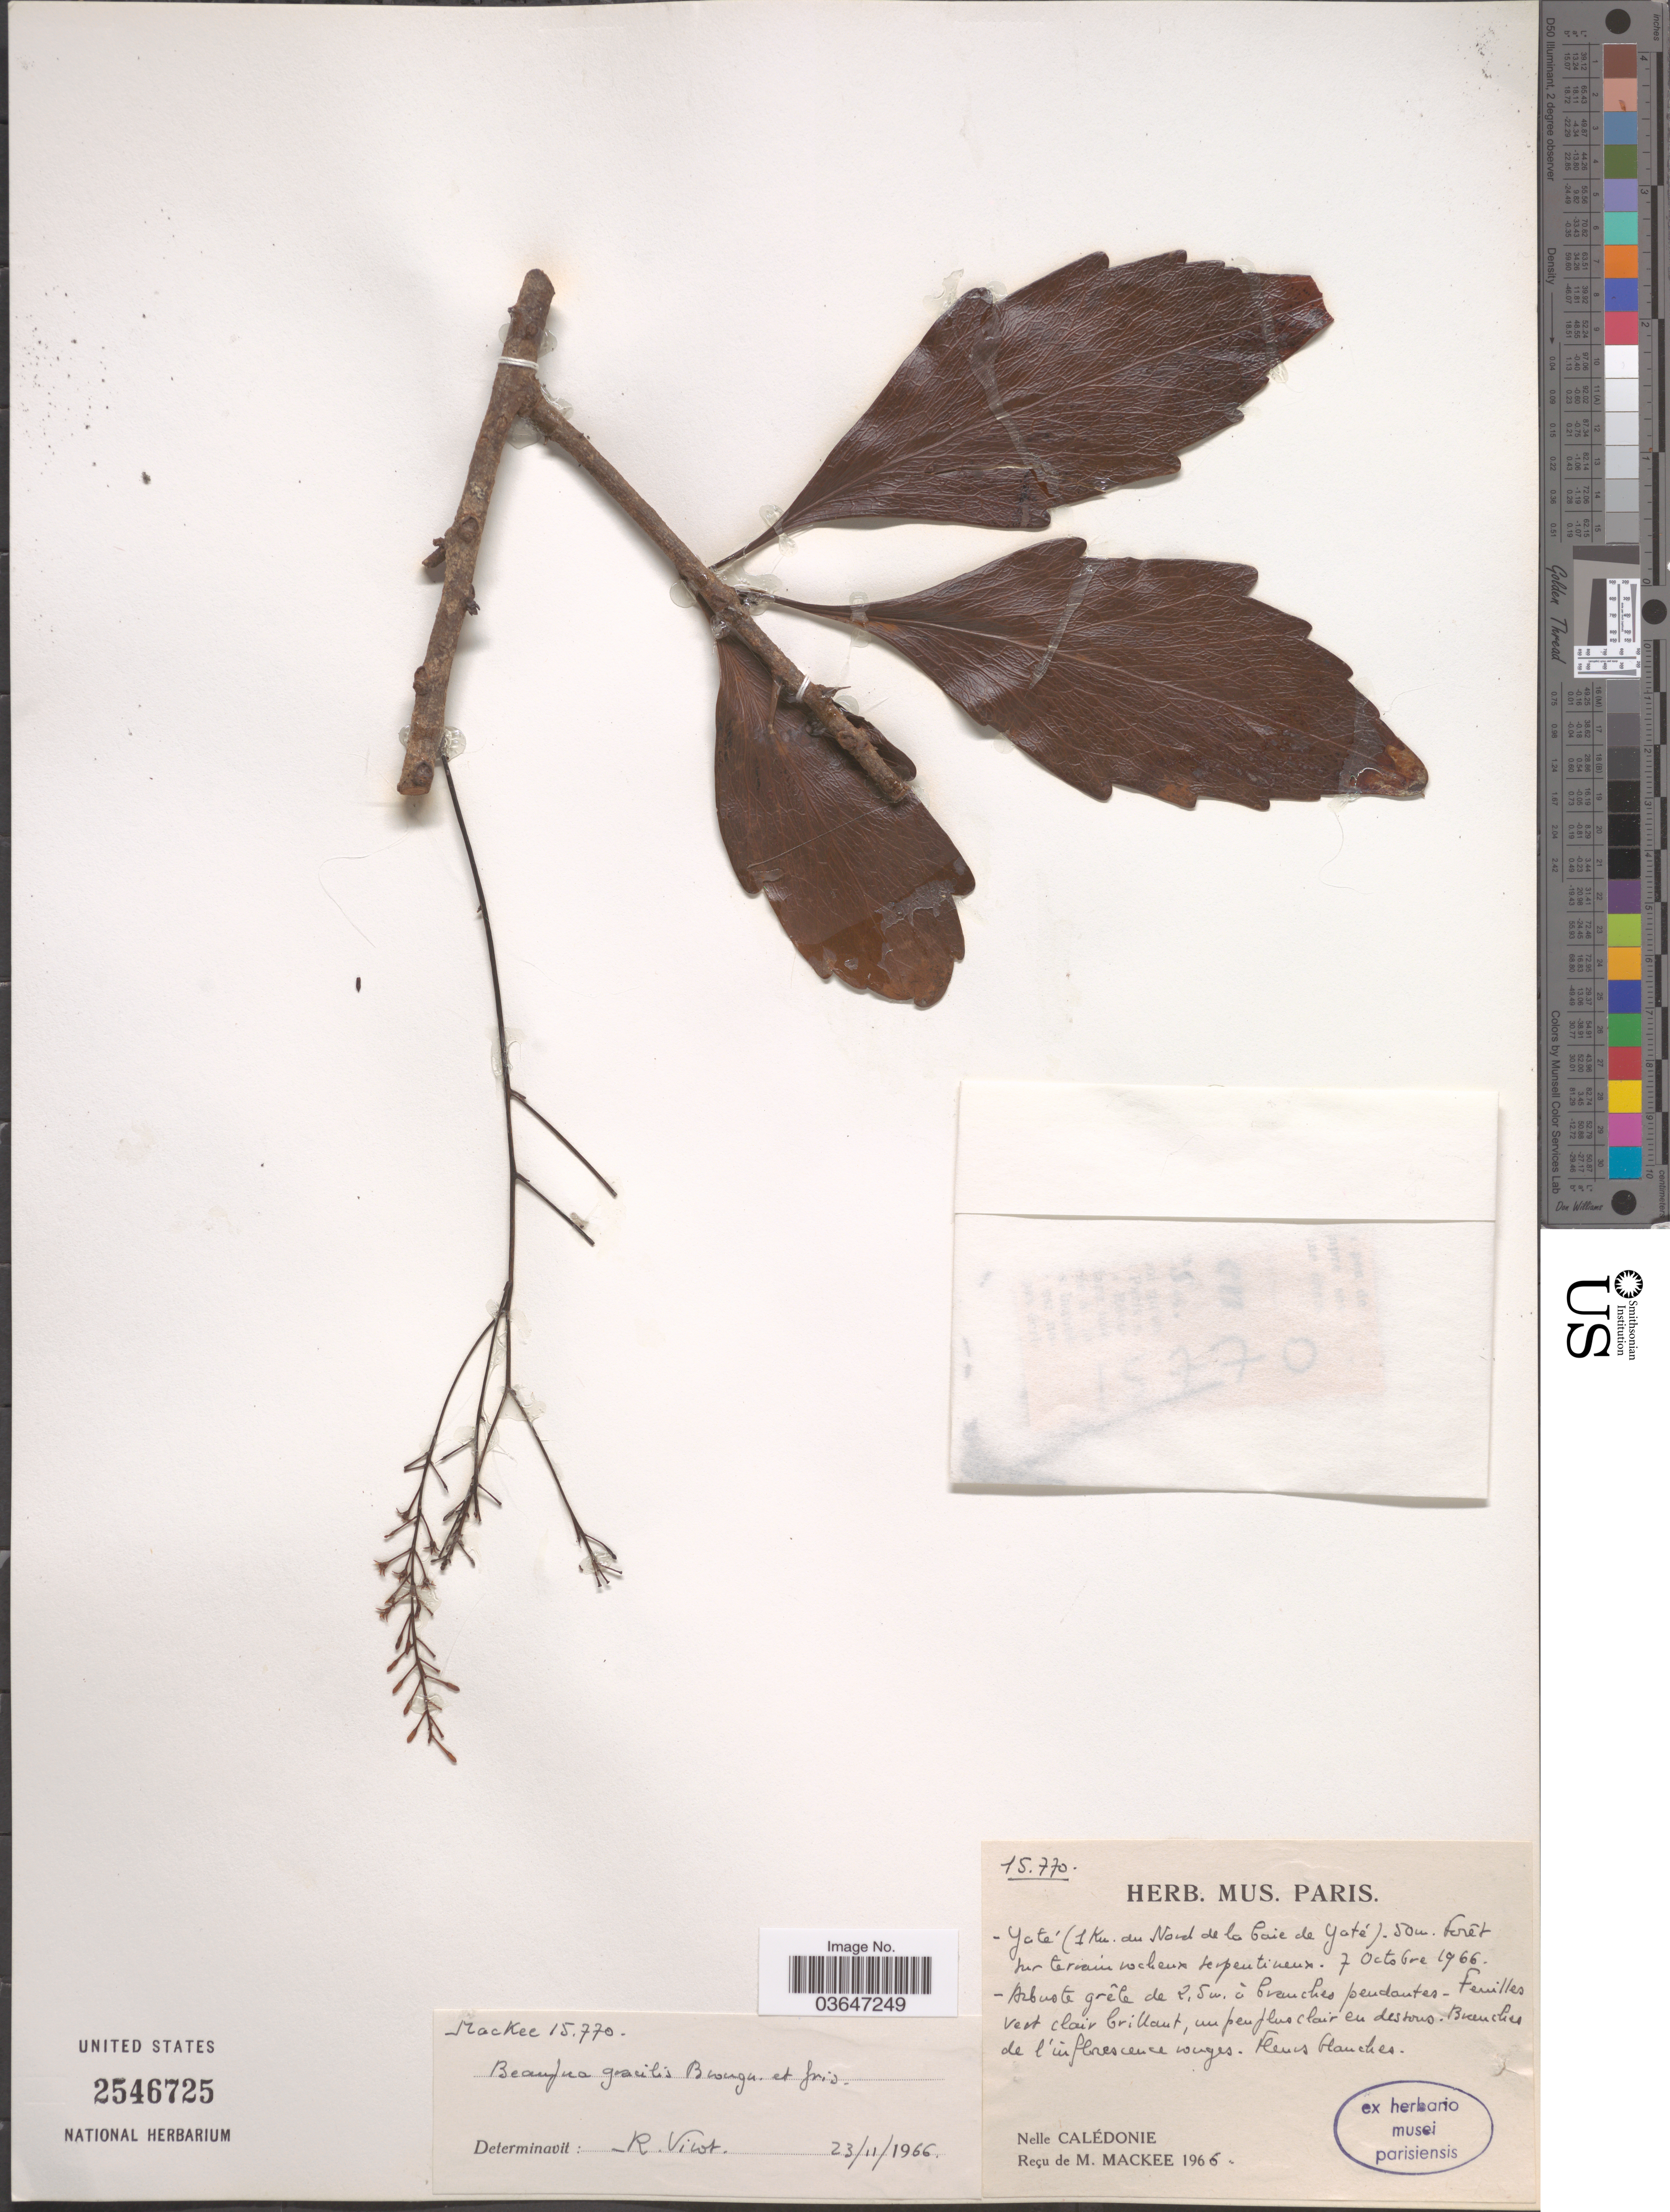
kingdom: Plantae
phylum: Tracheophyta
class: Magnoliopsida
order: Proteales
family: Proteaceae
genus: Beauprea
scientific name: Beauprea gracilis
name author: Brongn. & Gris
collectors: M. Mackee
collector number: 15770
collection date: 1966-10-07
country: New Caledonia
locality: Yaté (1 Km. au Nord de la Gaie de Yaté).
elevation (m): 50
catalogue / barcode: US 2546725